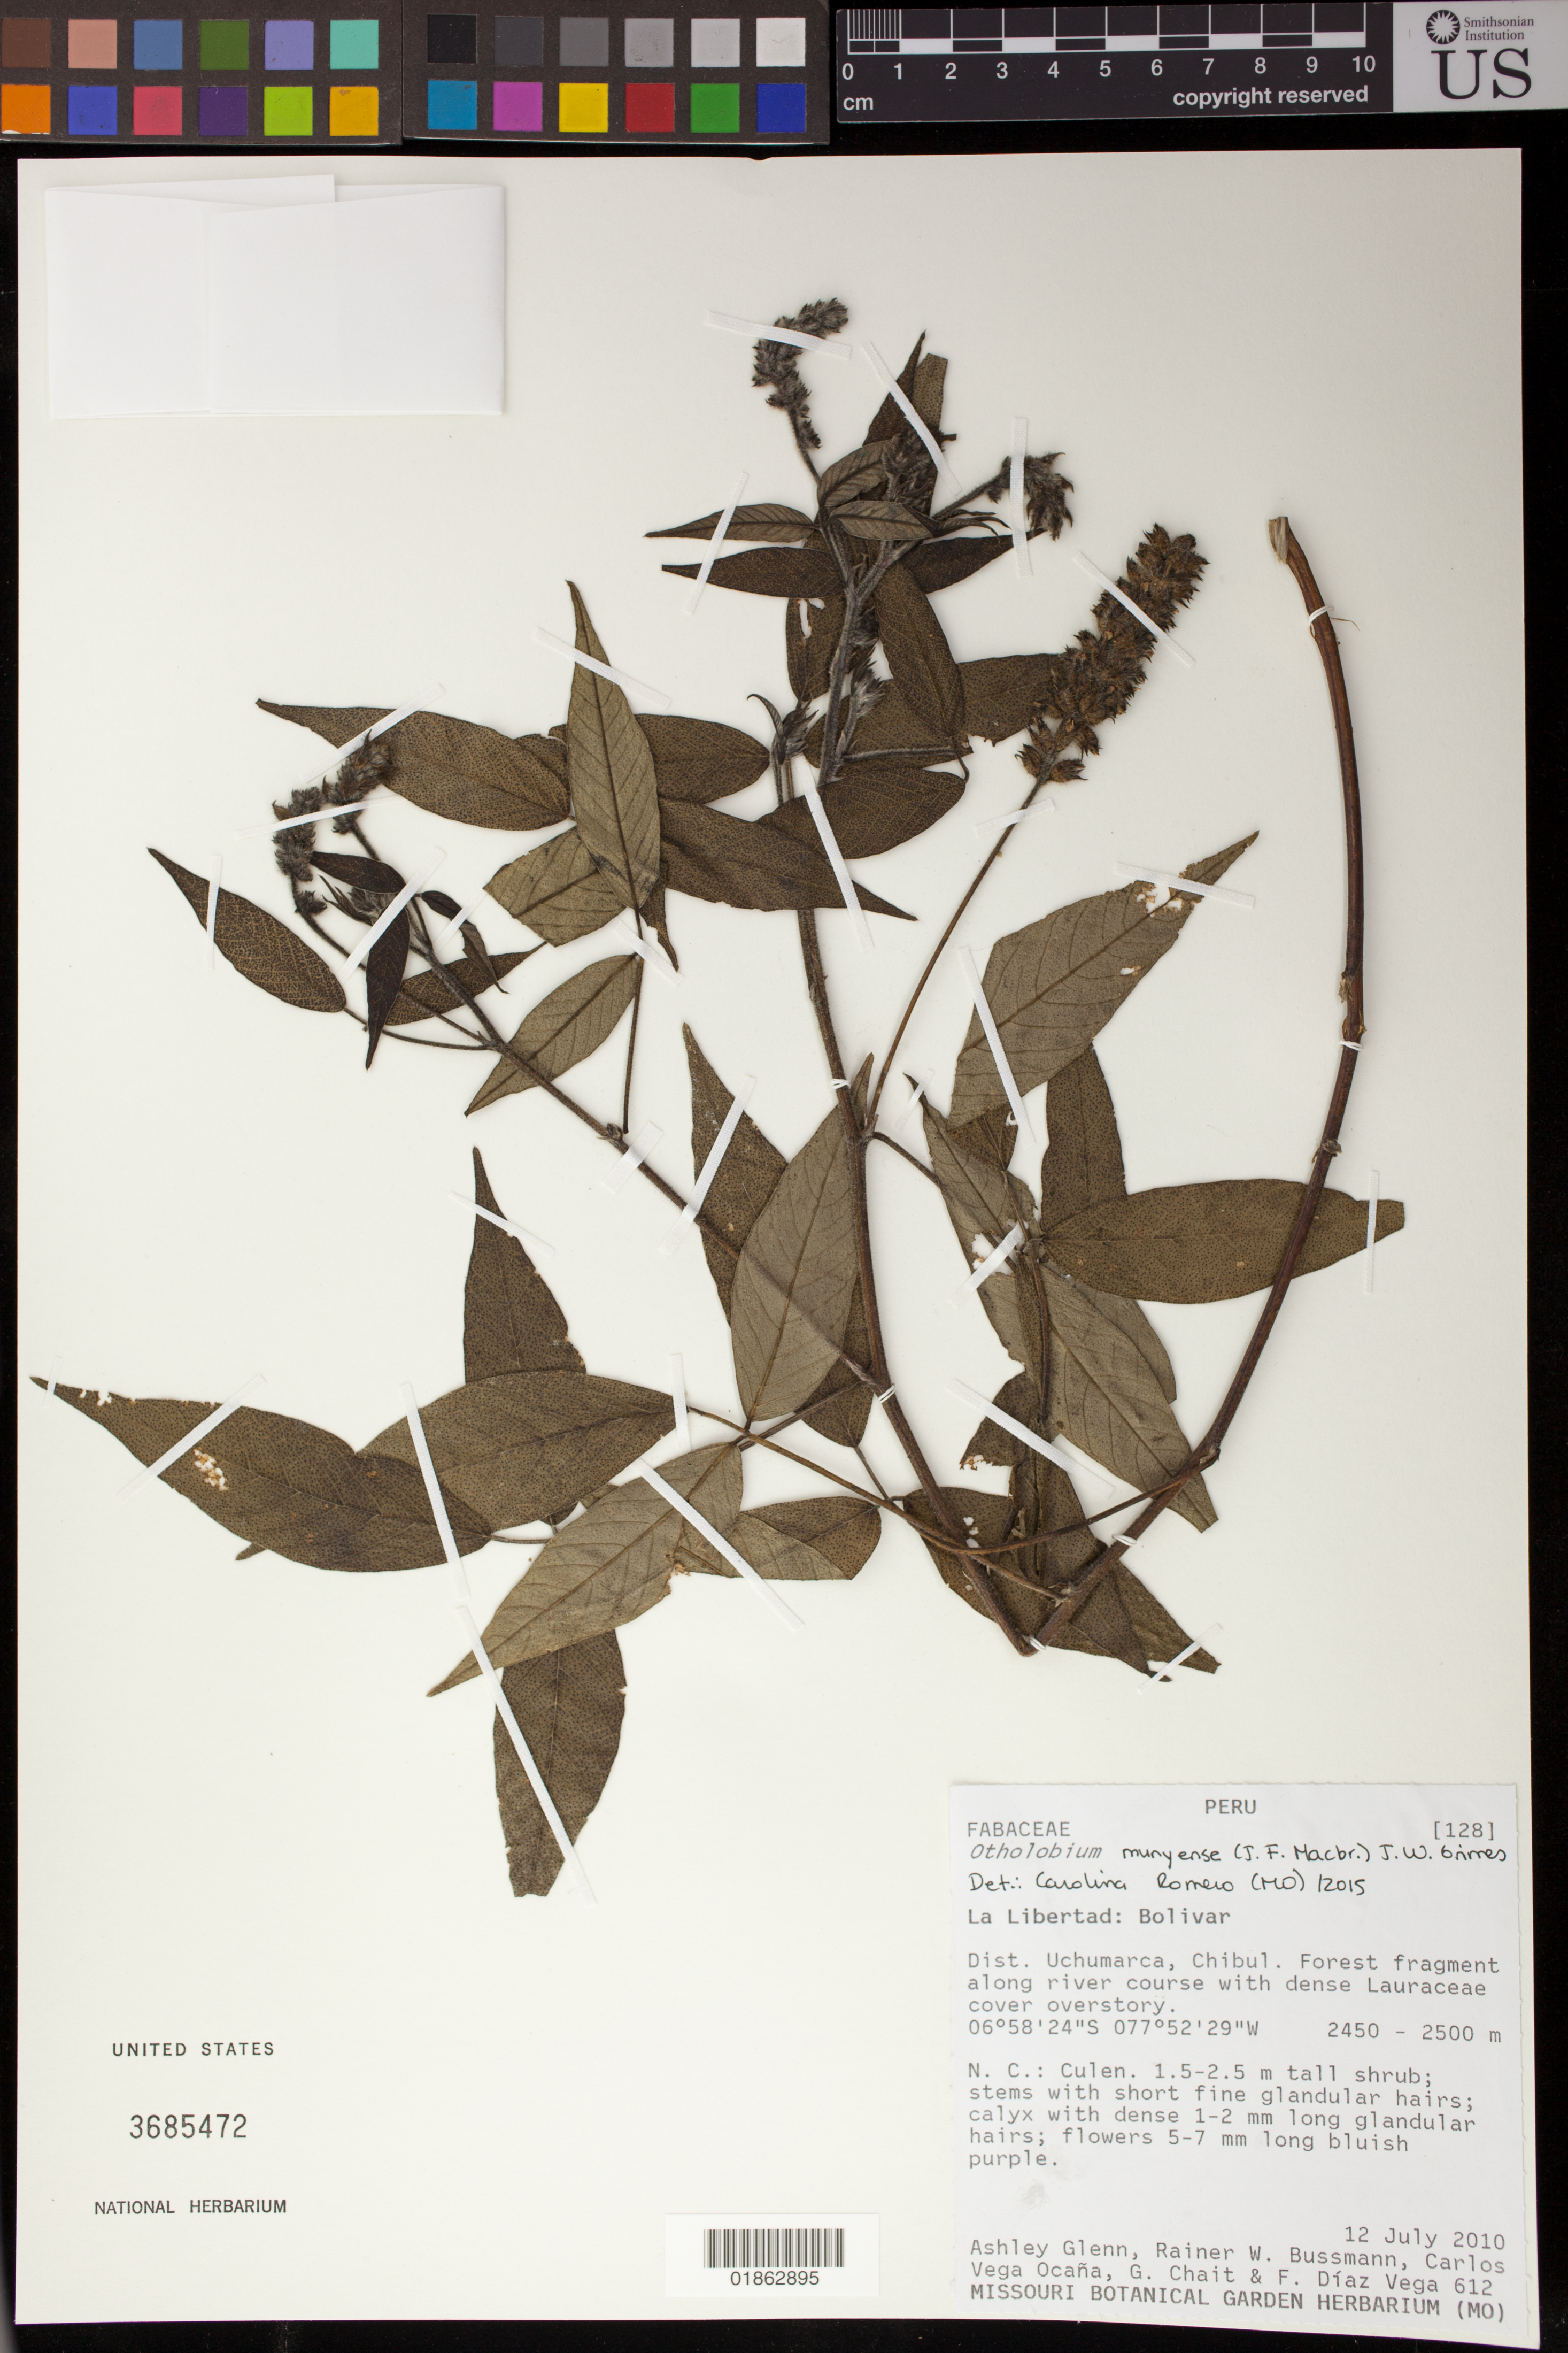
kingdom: Plantae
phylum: Tracheophyta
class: Magnoliopsida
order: Fabales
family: Fabaceae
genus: Otholobium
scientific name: Otholobium munyense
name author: (J.F. Macbr.) J.W. Grimes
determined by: Romero, Carolina, (MO), Missouri Botanical Garden (UNITED STATES)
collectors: A. Glenn, R. W. Bussmann, C. Vega Ocaña, G. Chait & F. Diaz Vega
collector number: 612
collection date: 2010-07-12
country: Peru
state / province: La Libertad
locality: La Libertad: Bolivar. Dist. Uchumarca, Chibul. Forest fragment along river course with dense Lauraceae cover overstory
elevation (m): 2450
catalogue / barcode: US 3685472